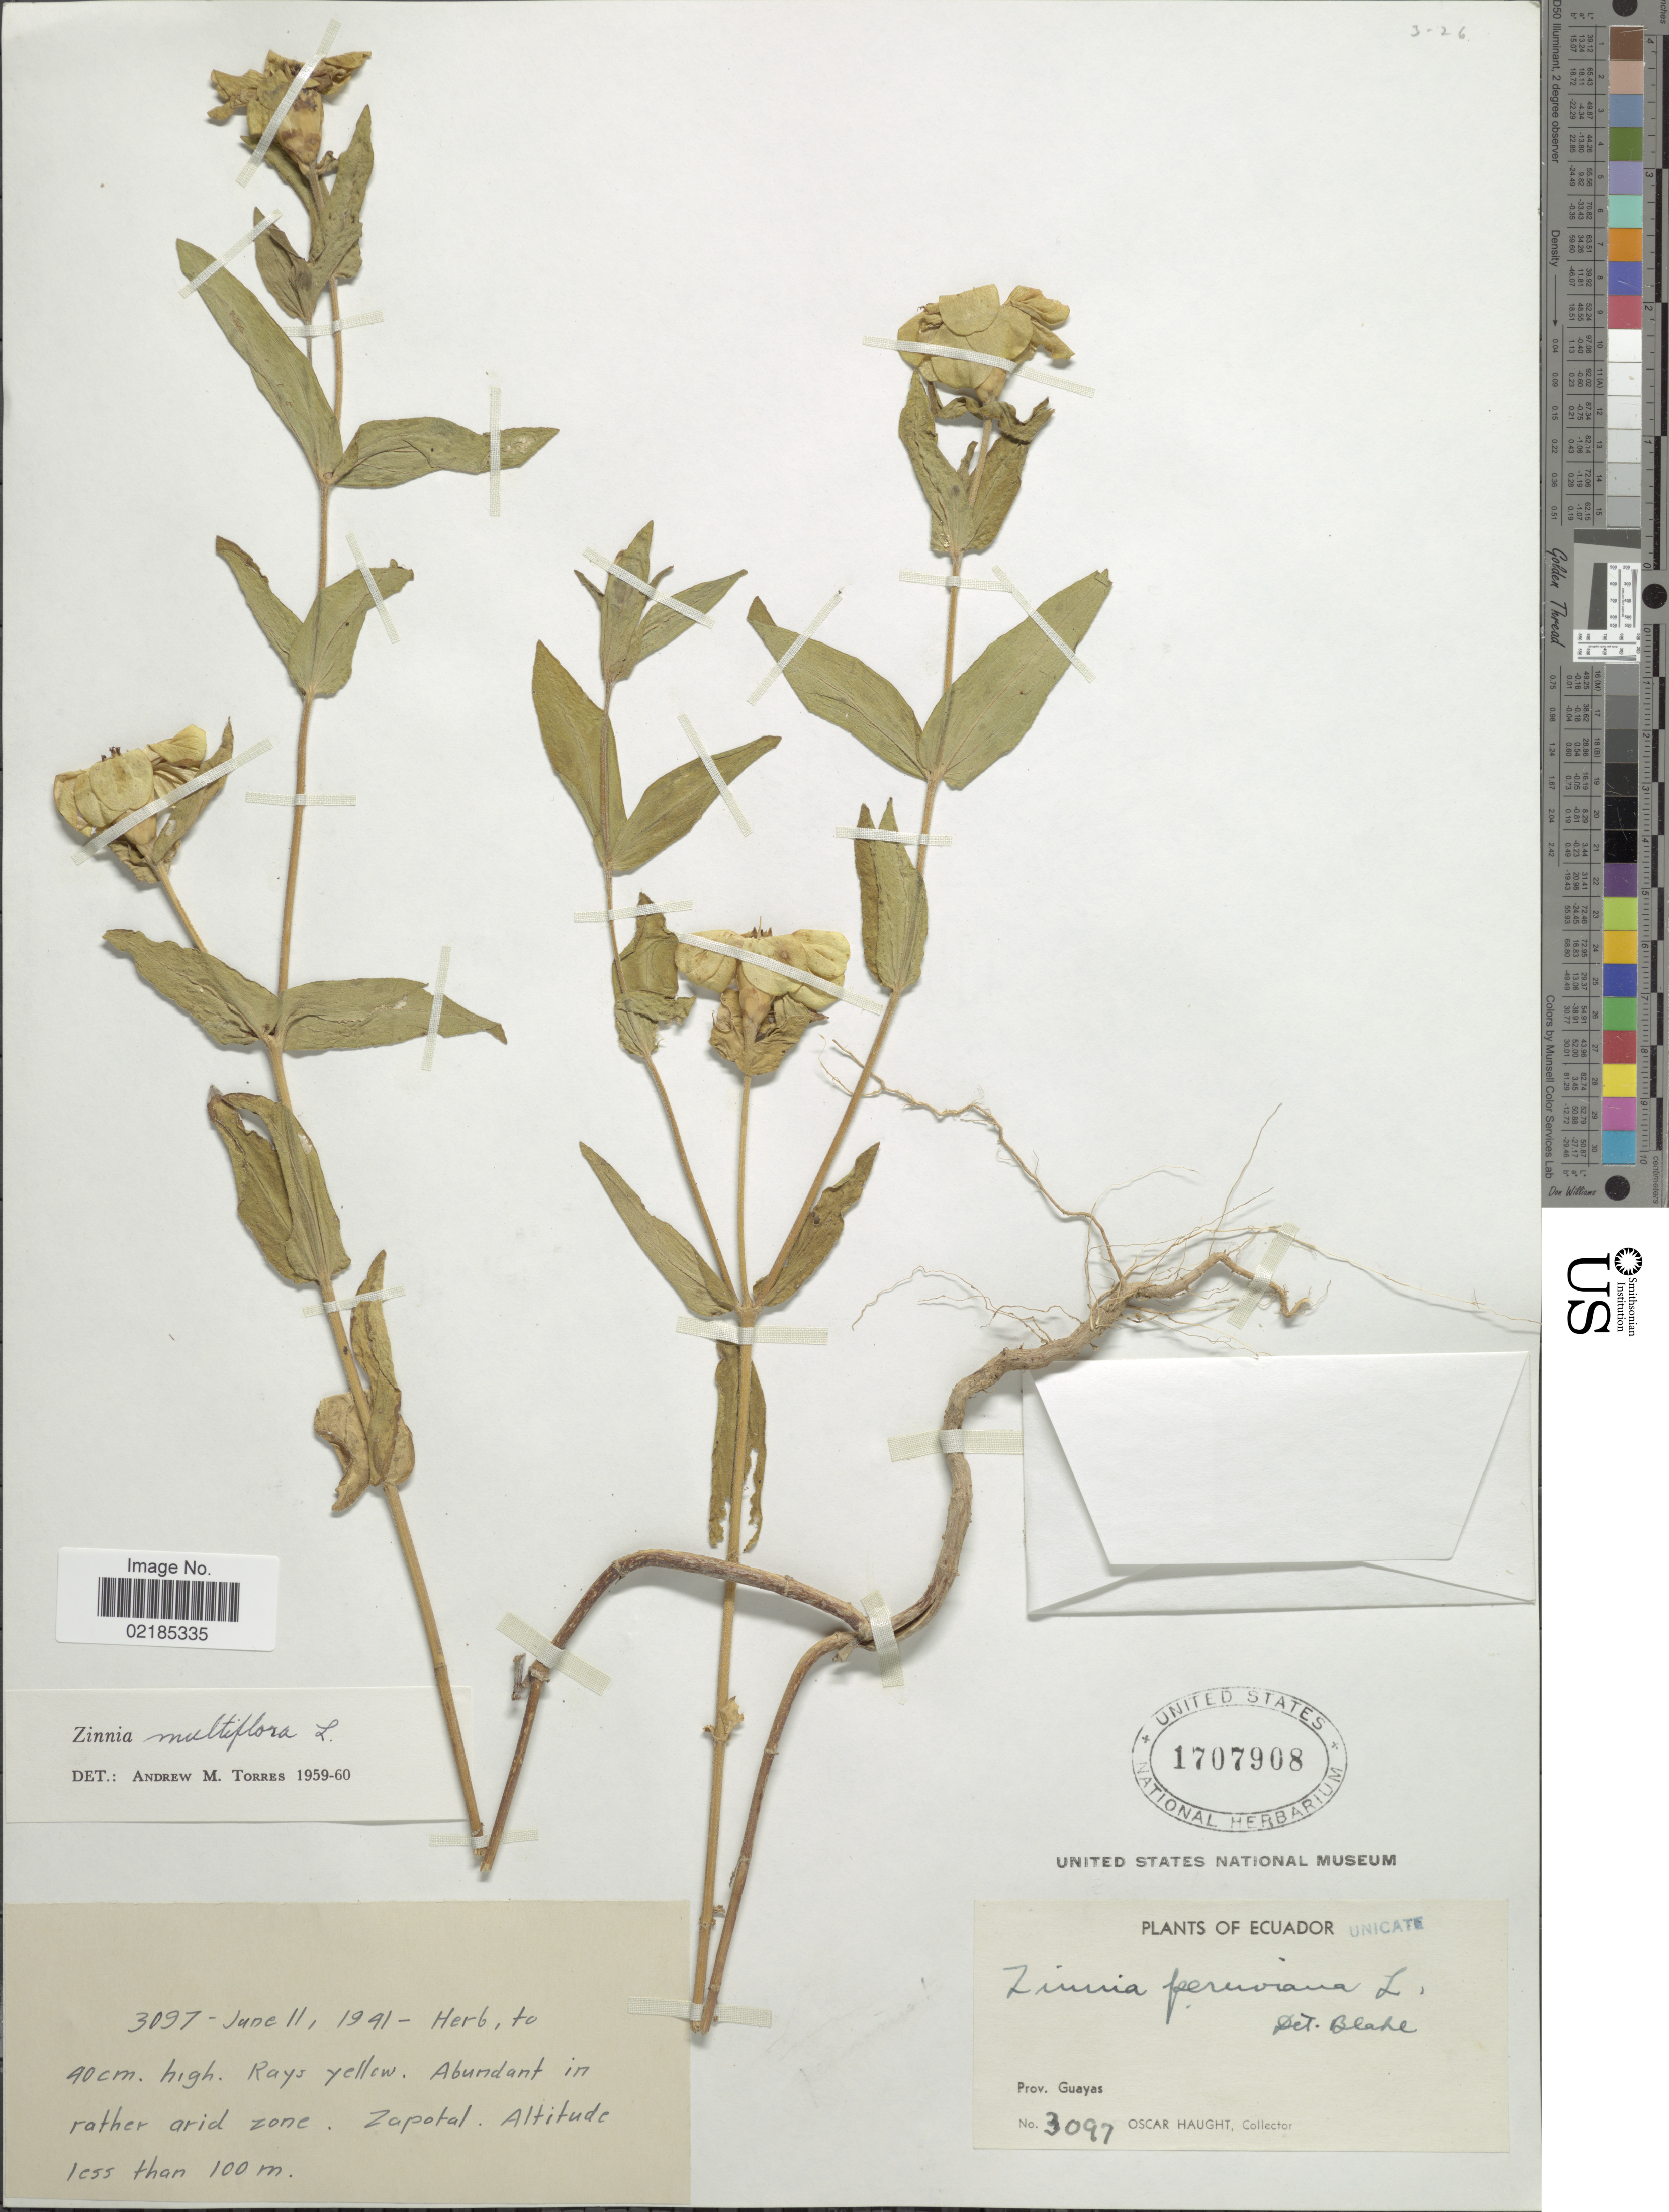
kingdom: Plantae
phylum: Tracheophyta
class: Magnoliopsida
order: Asterales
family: Asteraceae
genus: Zinnia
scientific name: Zinnia multiflora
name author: L.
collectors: O. L. Haught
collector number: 3097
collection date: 1941-06-11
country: Ecuador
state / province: Guayas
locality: Zapotal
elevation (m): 100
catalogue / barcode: US 1707908